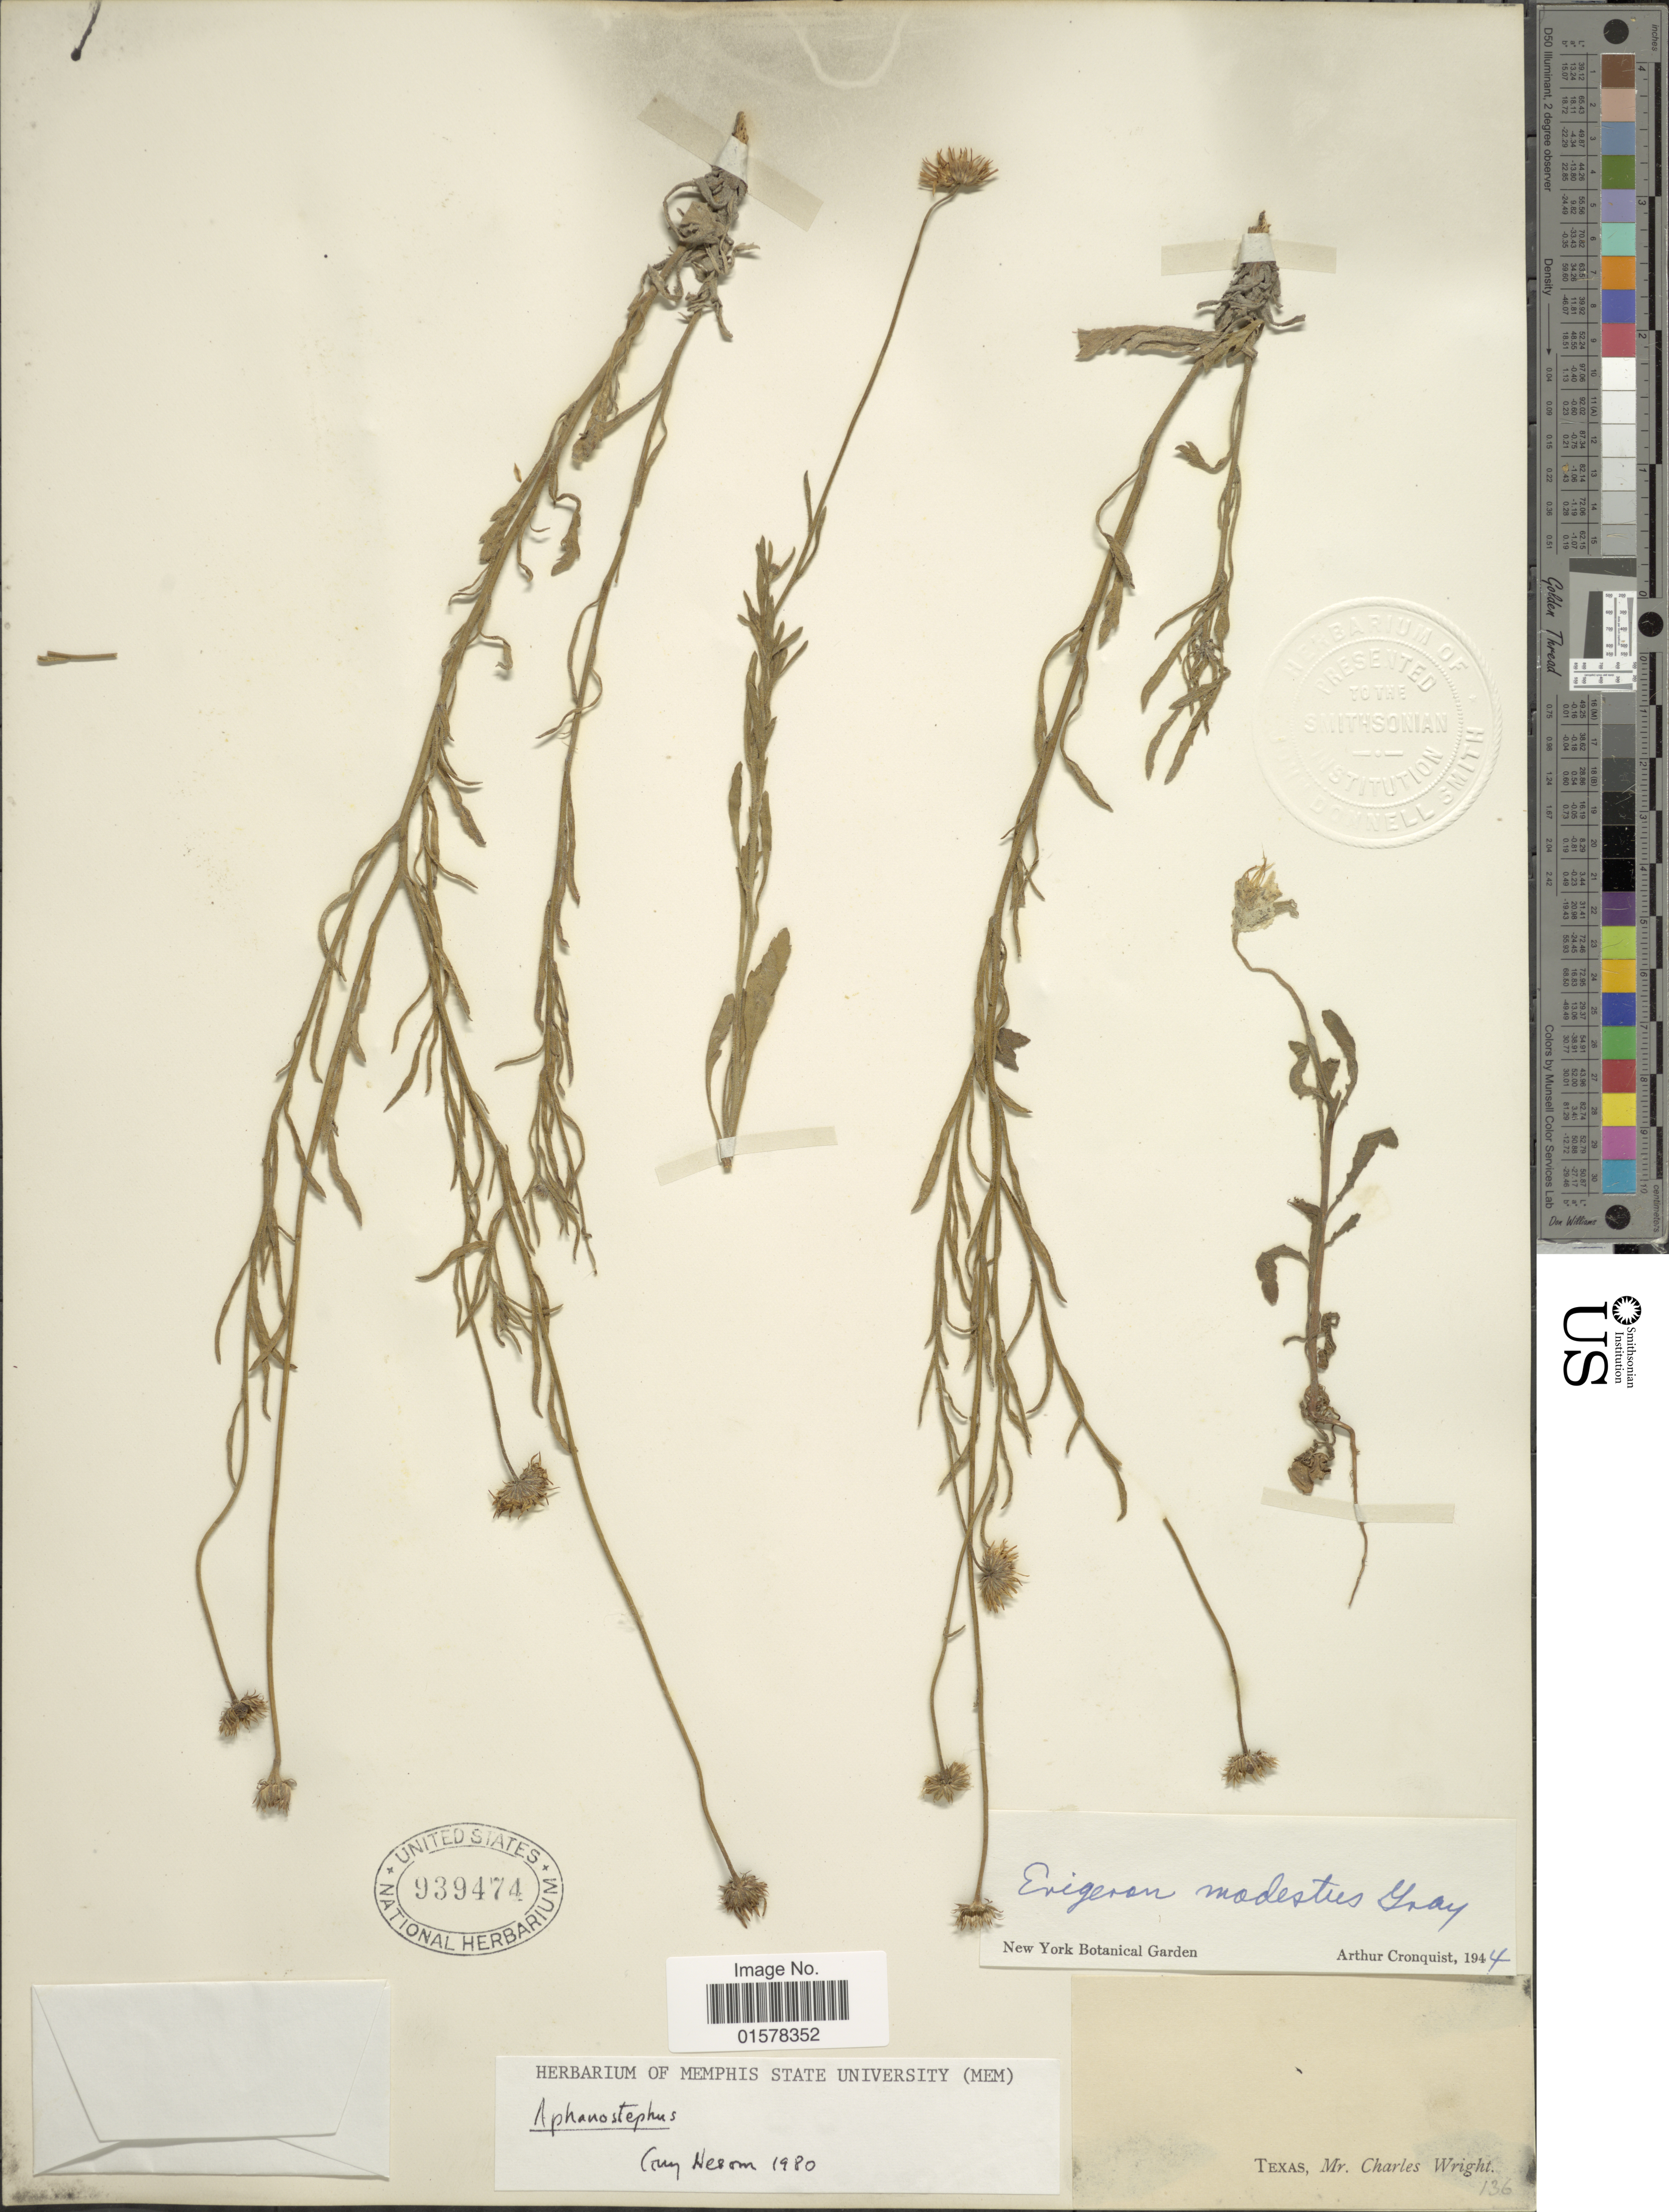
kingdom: Plantae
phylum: Tracheophyta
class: Magnoliopsida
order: Asterales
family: Asteraceae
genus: Aphanostephus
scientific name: Aphanostephus sp.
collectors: C. Wright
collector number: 136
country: United States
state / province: Texas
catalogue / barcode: US 939474